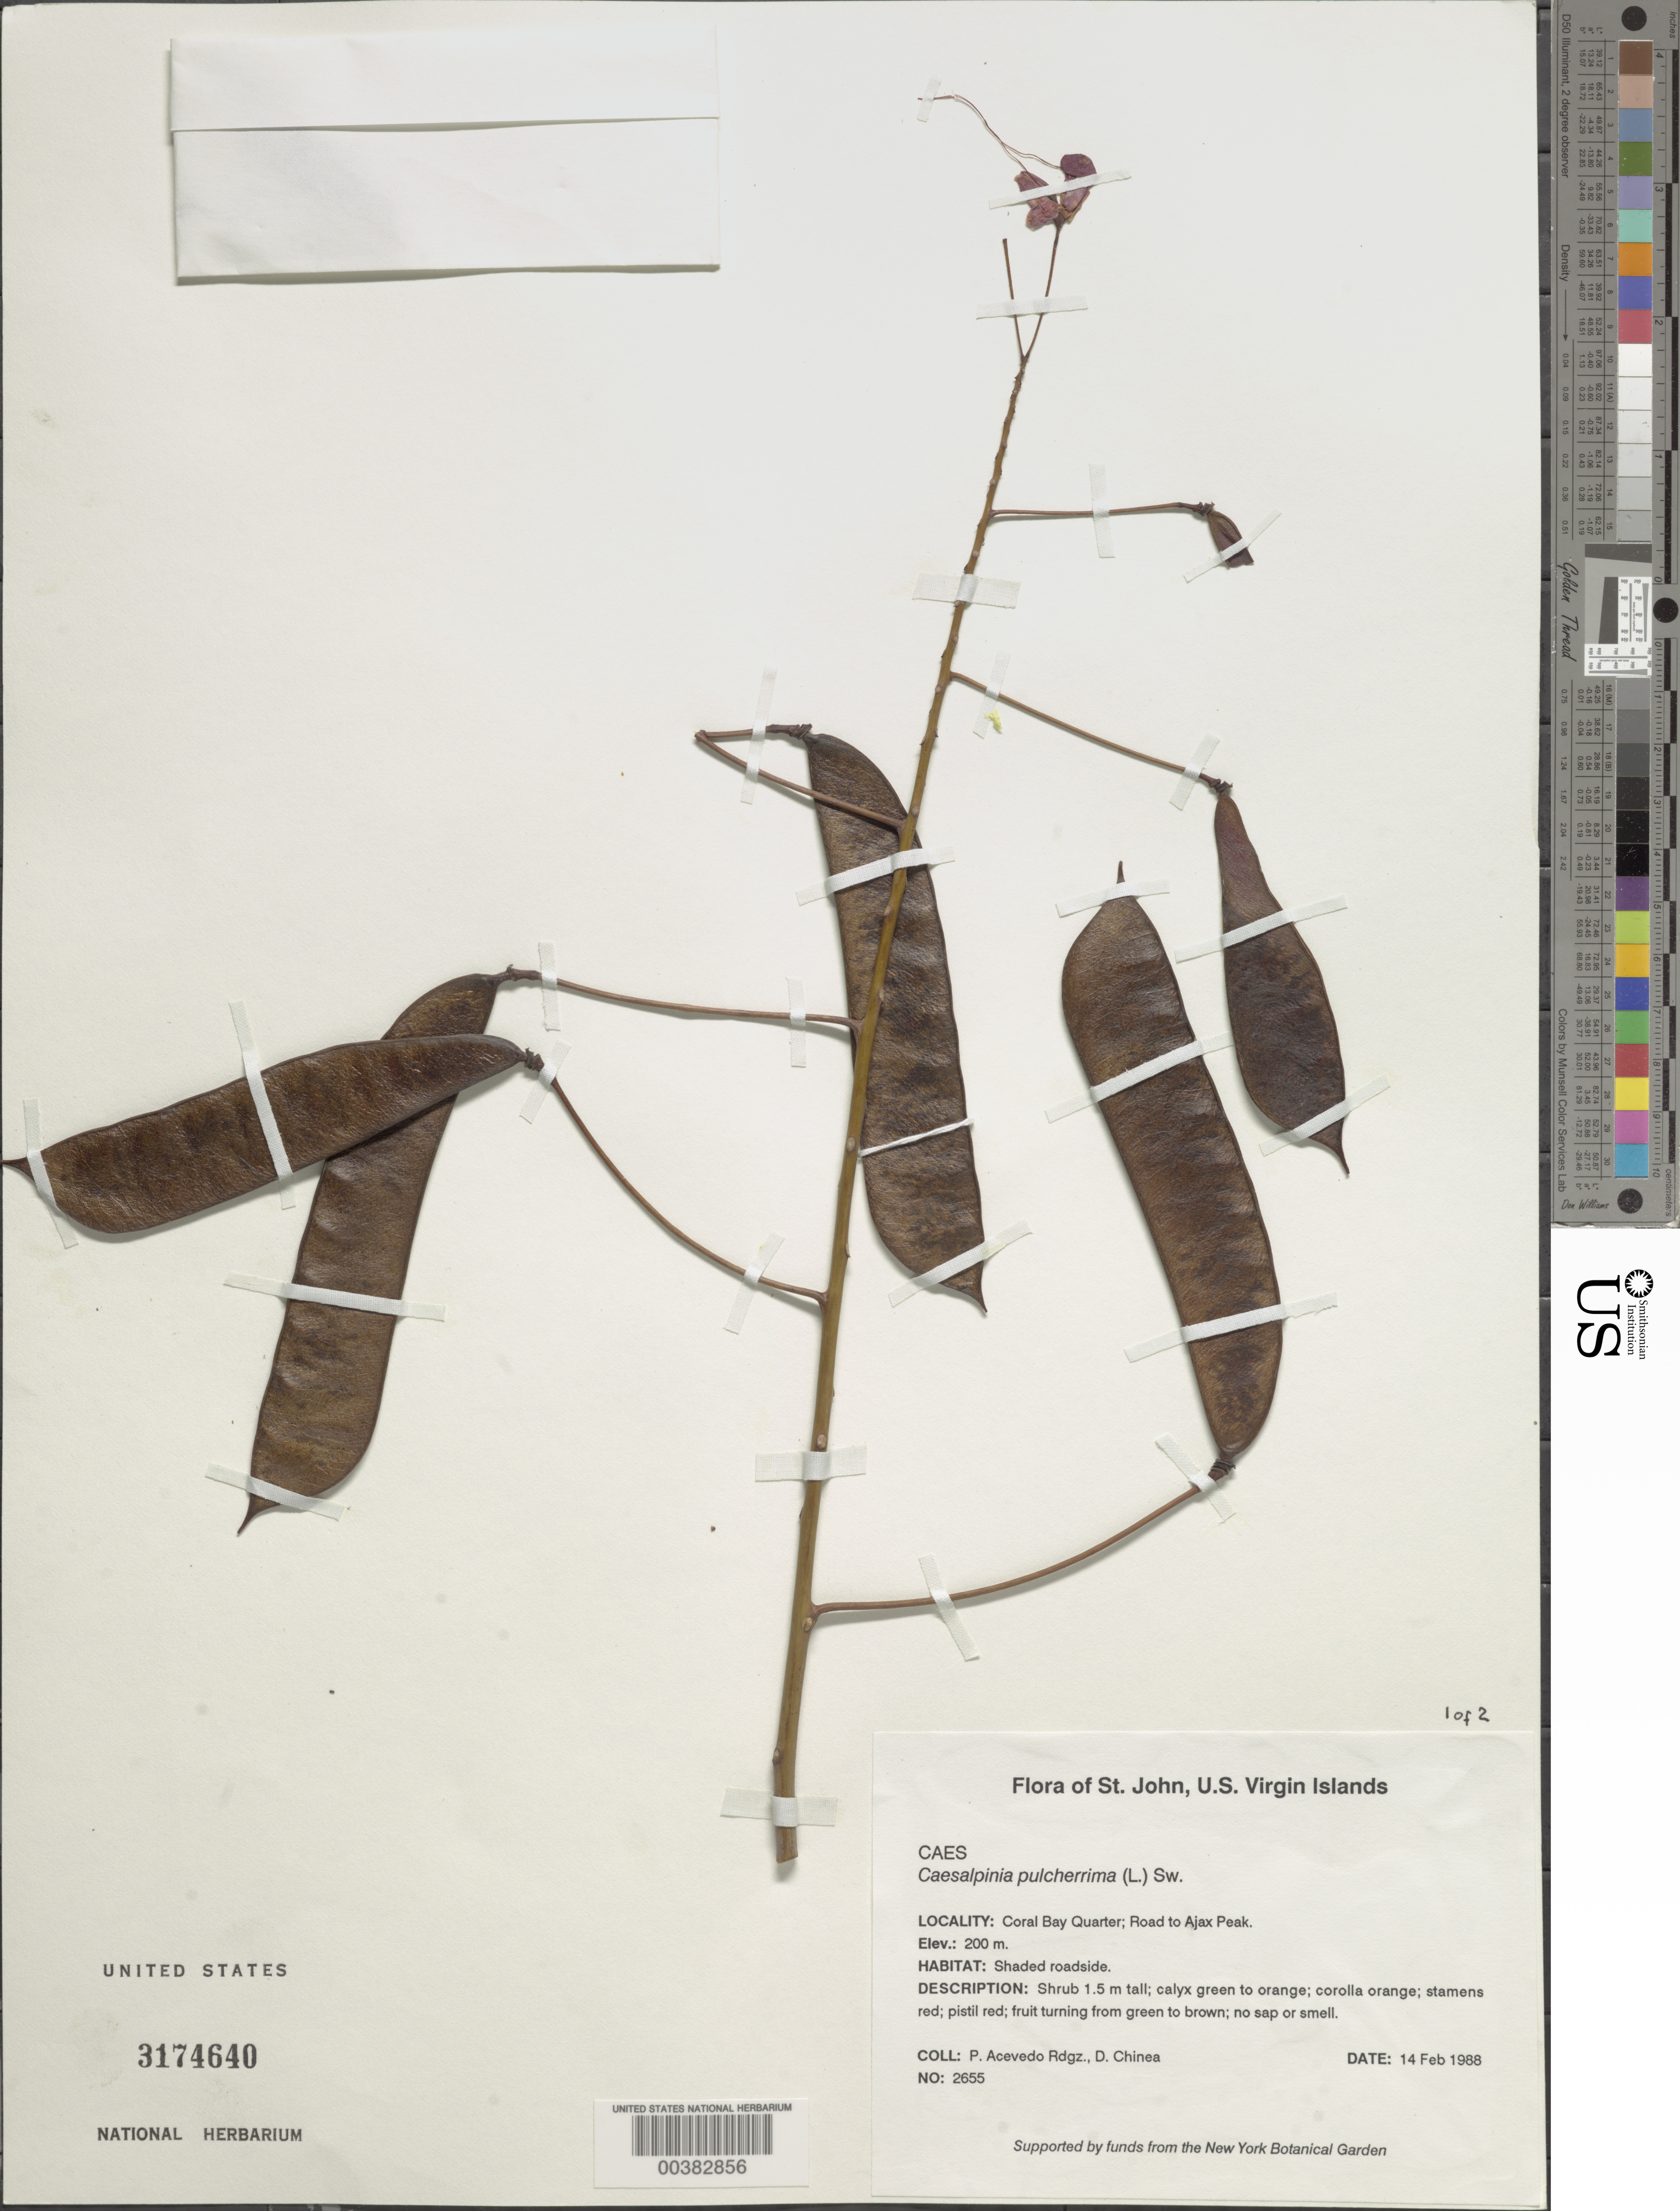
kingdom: Plantae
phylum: Tracheophyta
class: Magnoliopsida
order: Fabales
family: Fabaceae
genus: Caesalpinia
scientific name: Caesalpinia pulcherrima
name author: (L.) Sw.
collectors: P. Acevedo-Rodr. & D. Chinea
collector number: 2655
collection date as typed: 14 Feb 1988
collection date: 1988-02-14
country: U.S. Virgin Islands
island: St. John Island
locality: Coral bay quarter; road to ajax peak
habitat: Shaded roadside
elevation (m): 200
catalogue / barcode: US 3174640